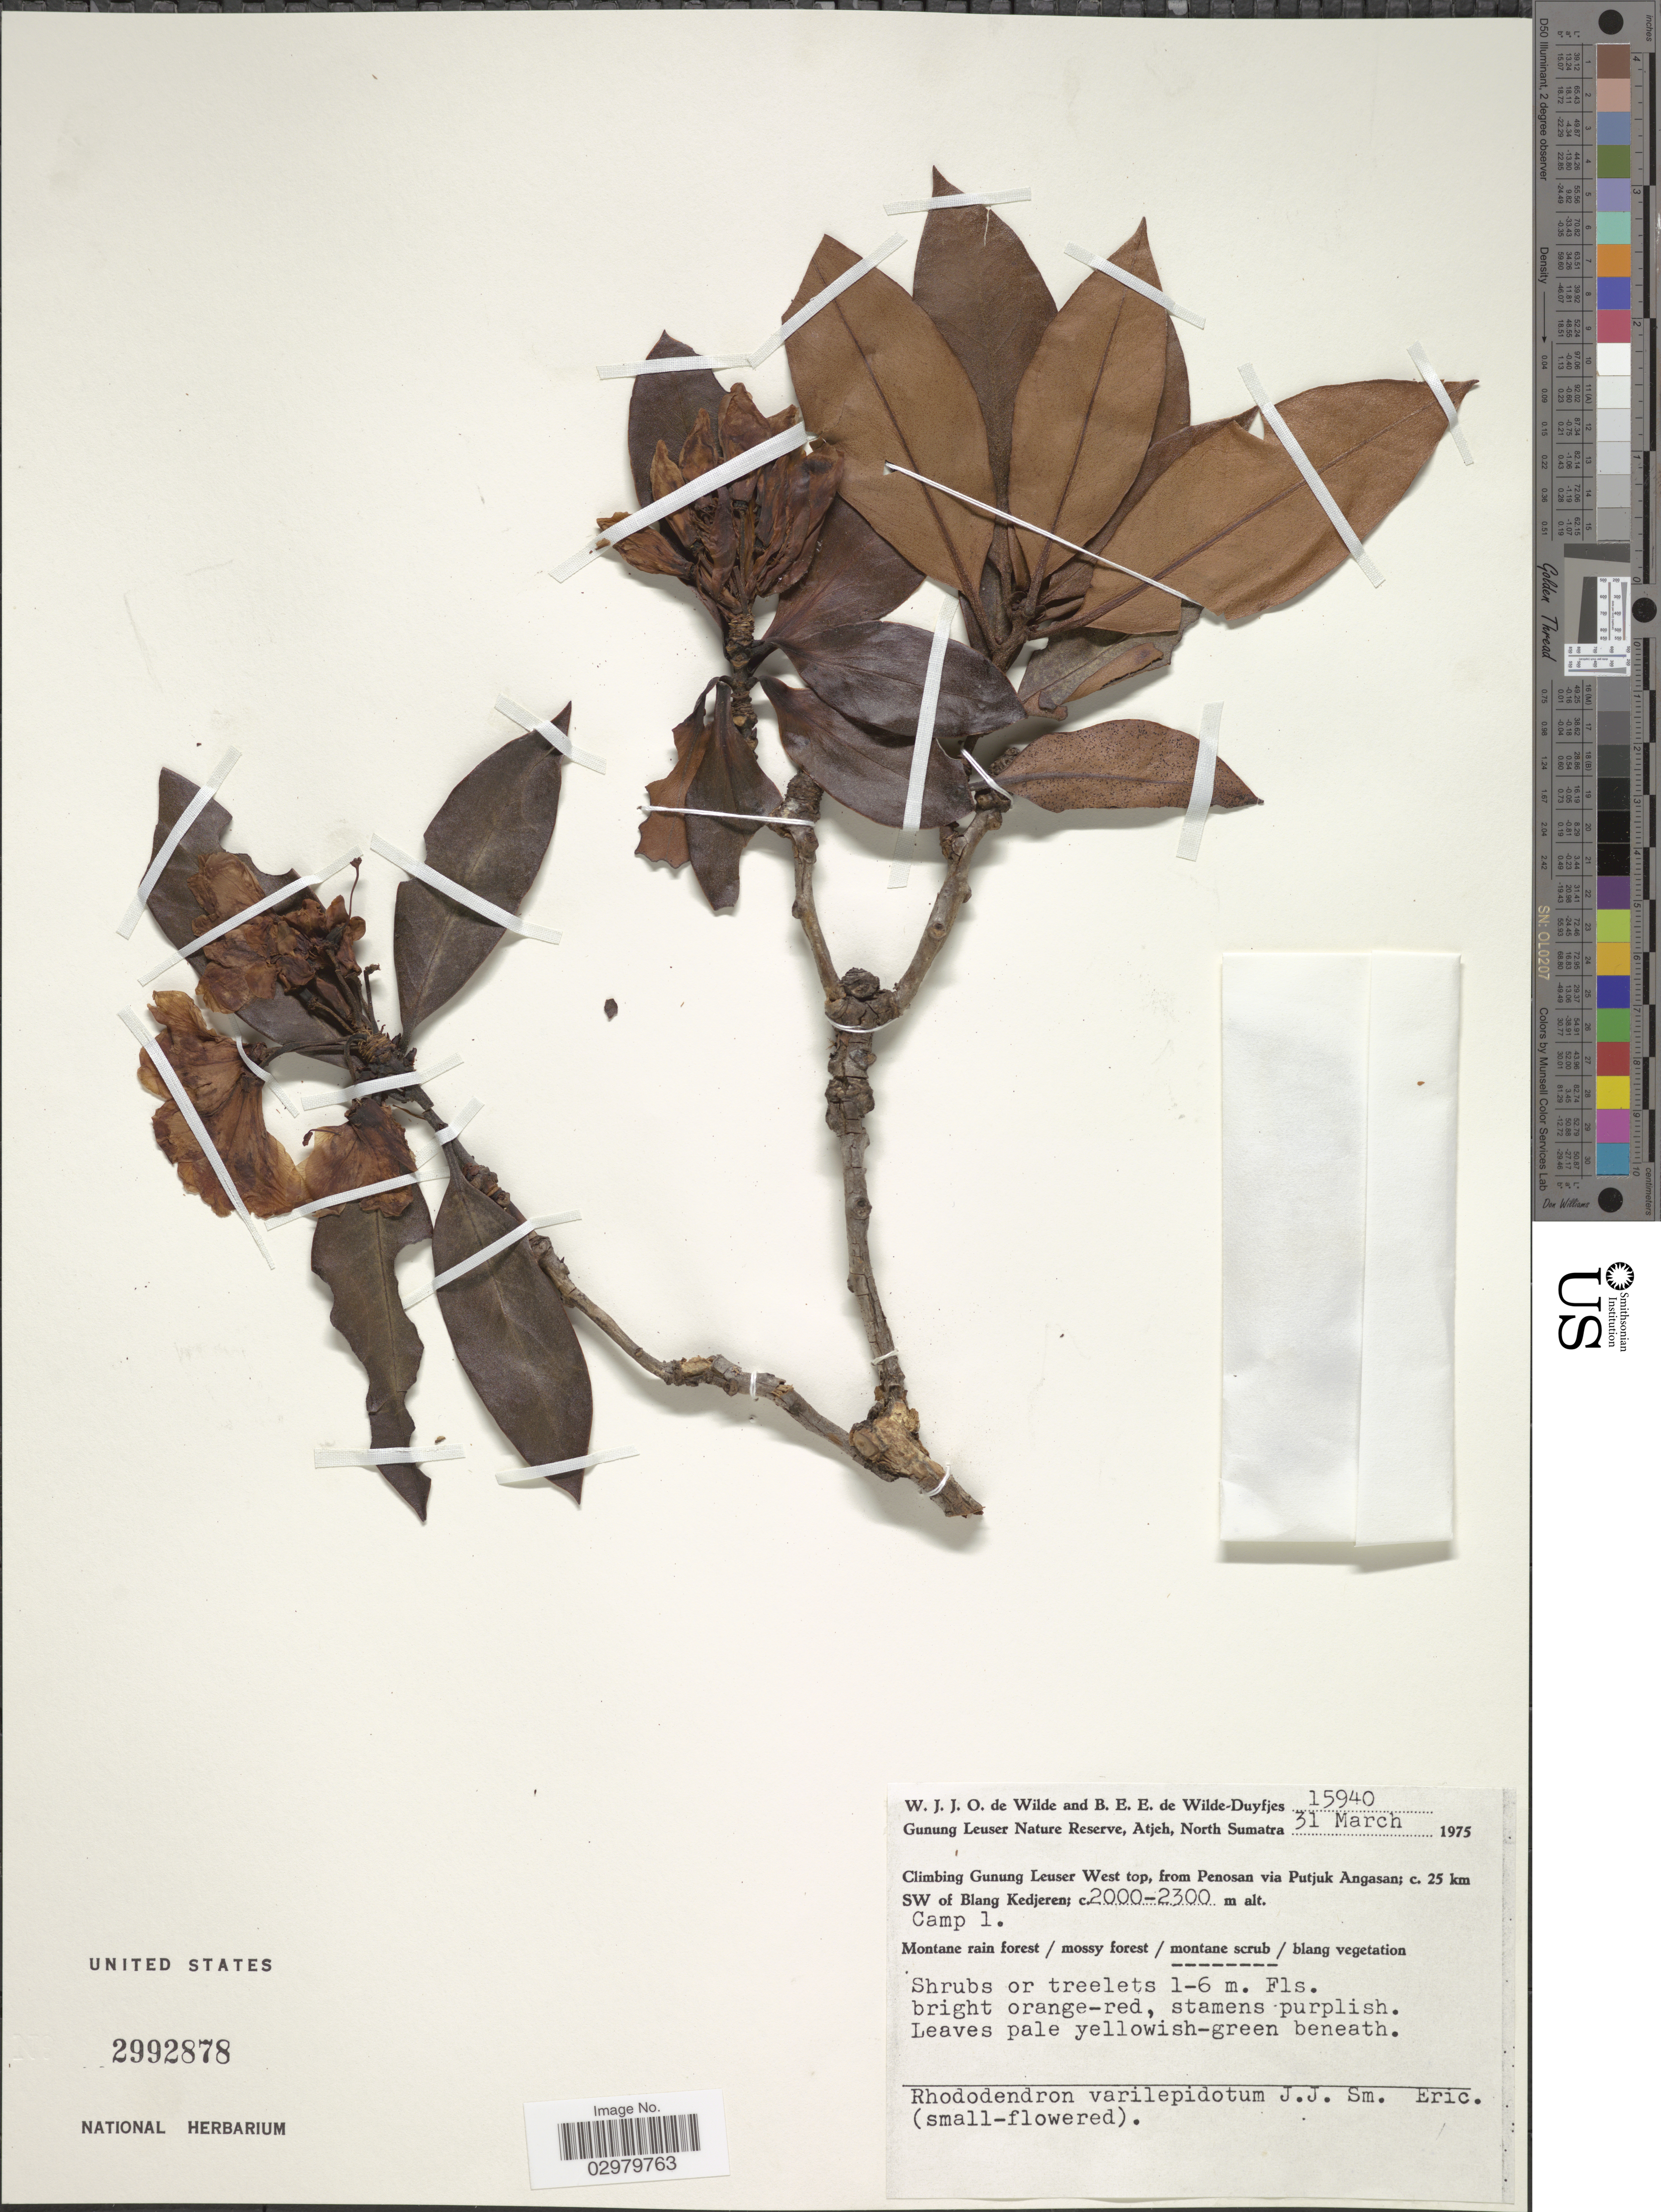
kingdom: Plantae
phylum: Tracheophyta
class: Magnoliopsida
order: Ericales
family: Ericaceae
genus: Rhododendron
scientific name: Rhododendron rarilepidotum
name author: J.J. Sm.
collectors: W. J. de Wilde & B. E. de Wilde-Duyfjes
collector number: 15940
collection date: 1975-03-31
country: Indonesia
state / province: Sumatra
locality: Gunung Leuser Nature Reserve, Atjeh, North Sumatra. Climbing Gunung Leuser West top, from Penosan via Putjuk Angasan; c. 25 km SW of Blang Kedjeren; Camp 1.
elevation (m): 2000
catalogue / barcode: US 2992878